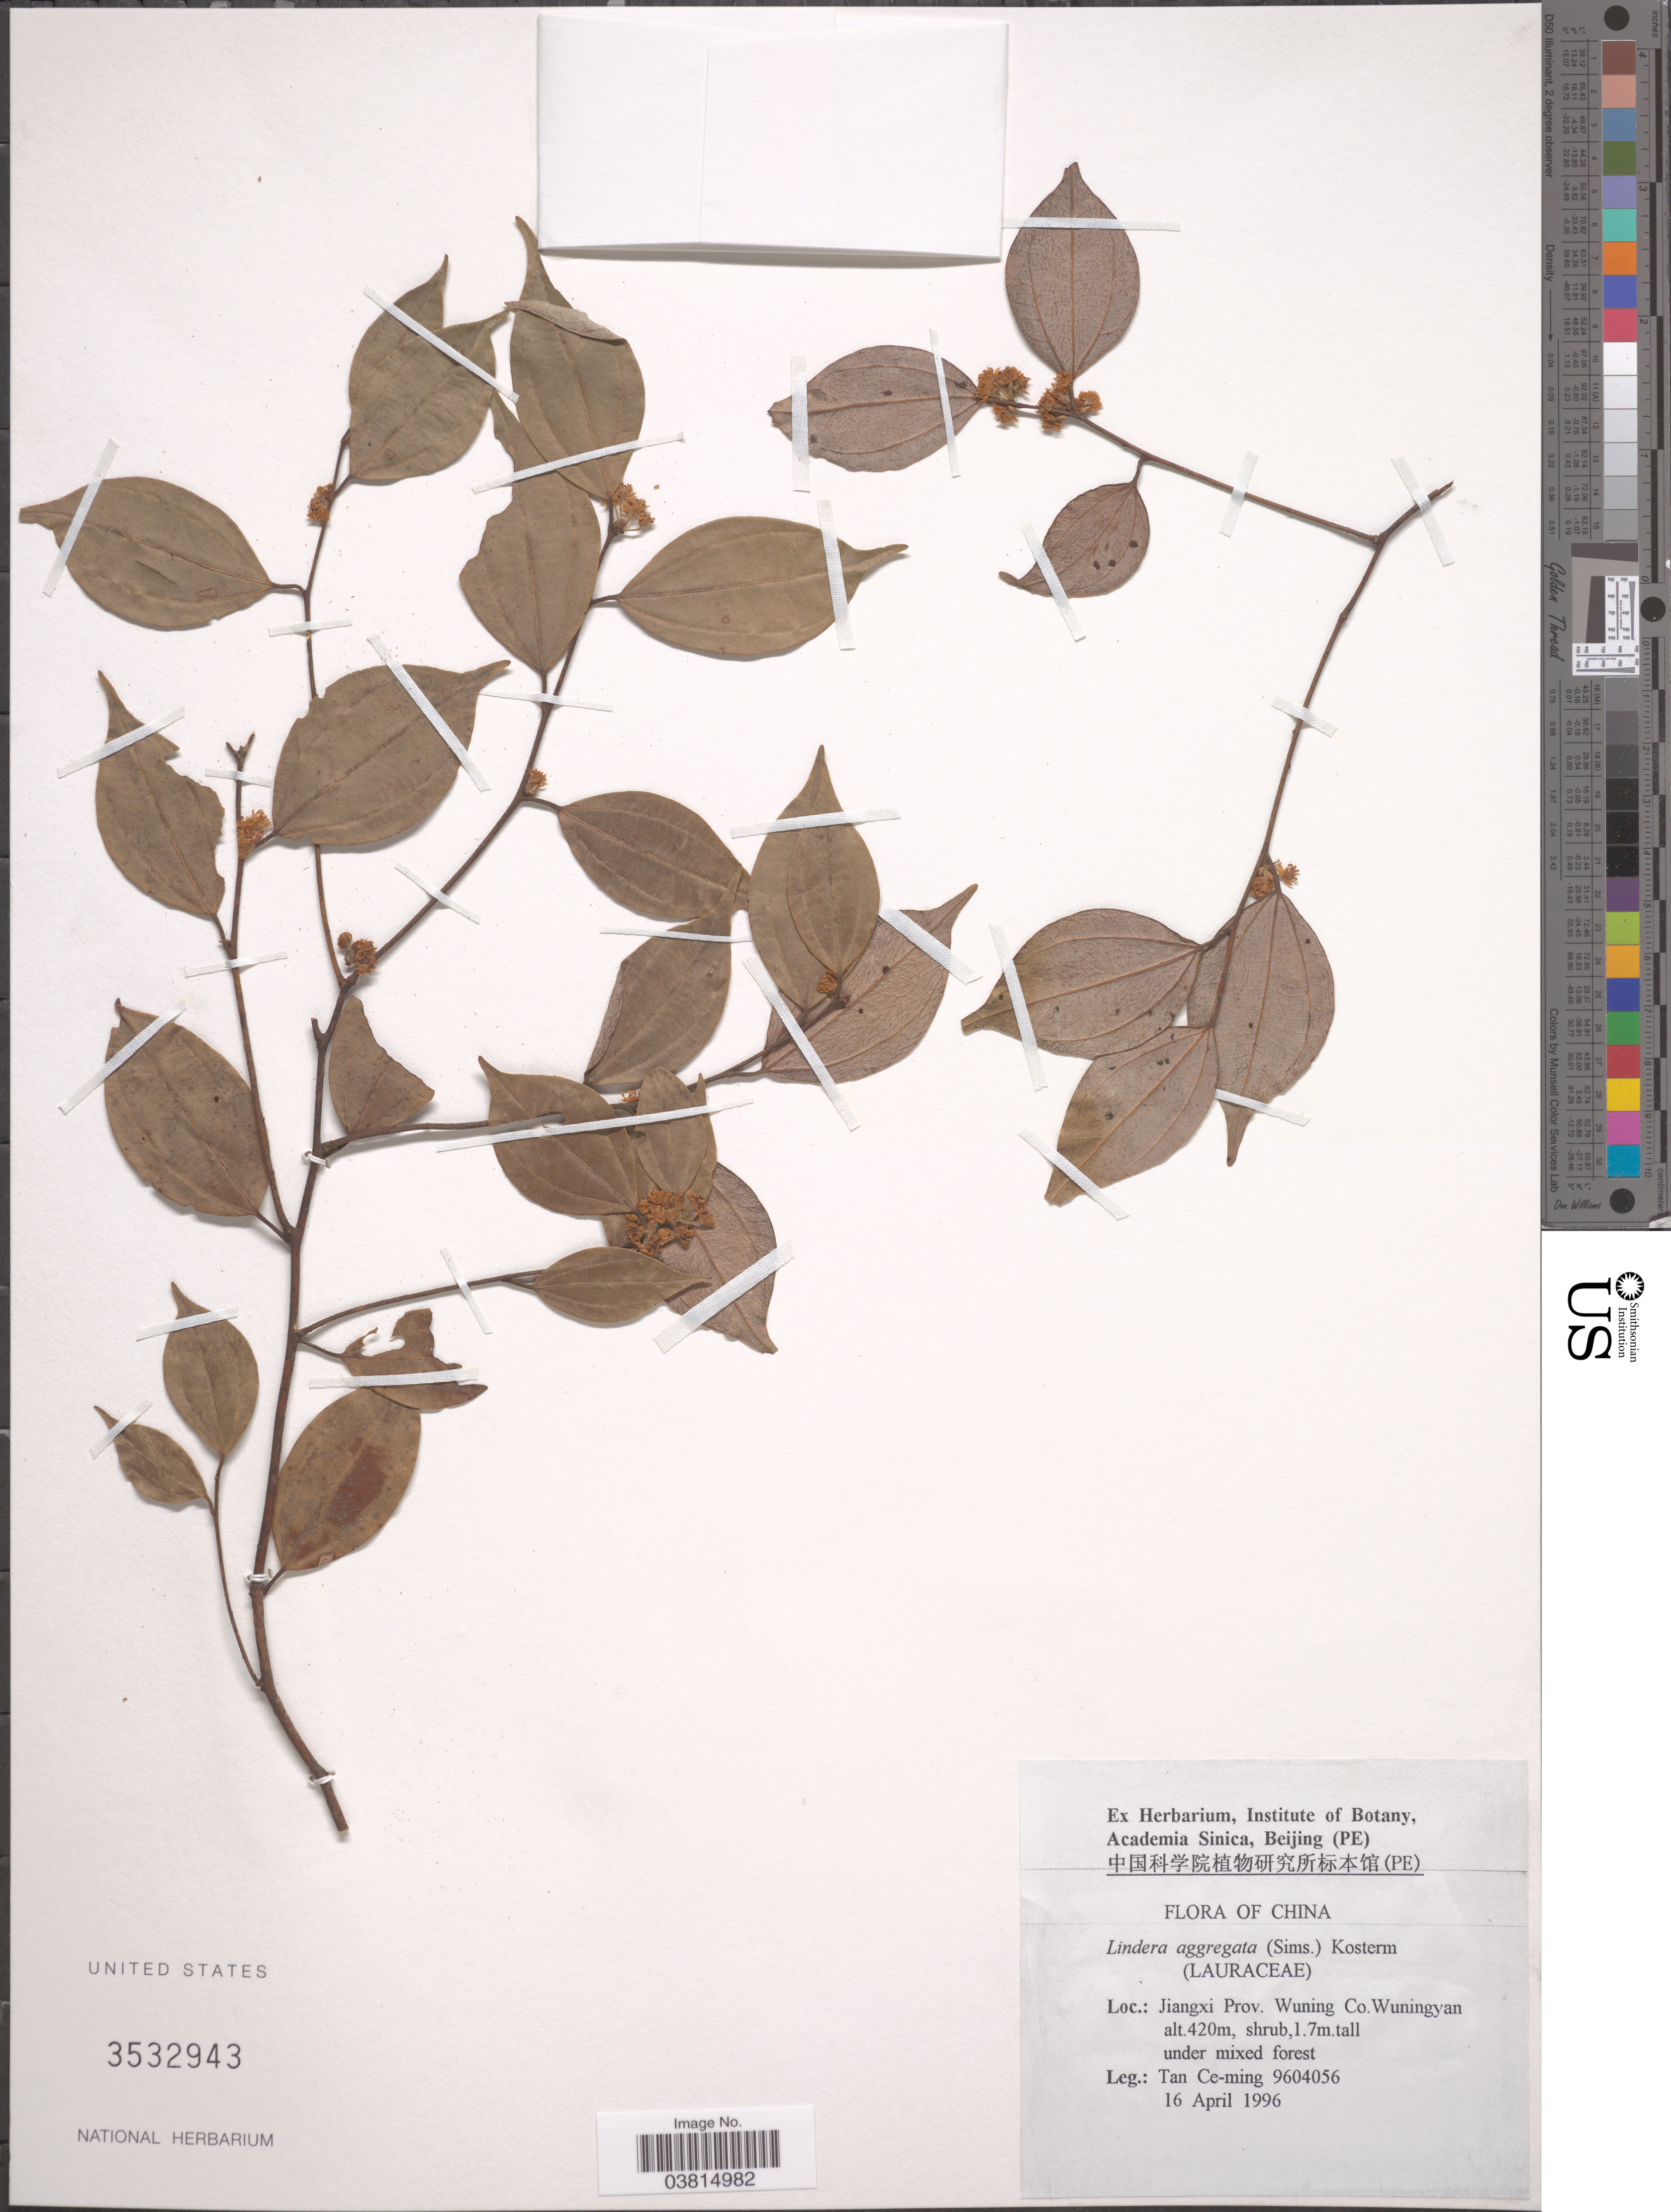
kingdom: Plantae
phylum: Tracheophyta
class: Magnoliopsida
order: Laurales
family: Lauraceae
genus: Lindera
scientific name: Lindera aggregata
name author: (Sims) Kosterm.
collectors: Tan Ce-Ming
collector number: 9604056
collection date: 1996-04-16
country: China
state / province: Jiangxi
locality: Wuning Co. Wuningyan.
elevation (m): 420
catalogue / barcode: US 3532943